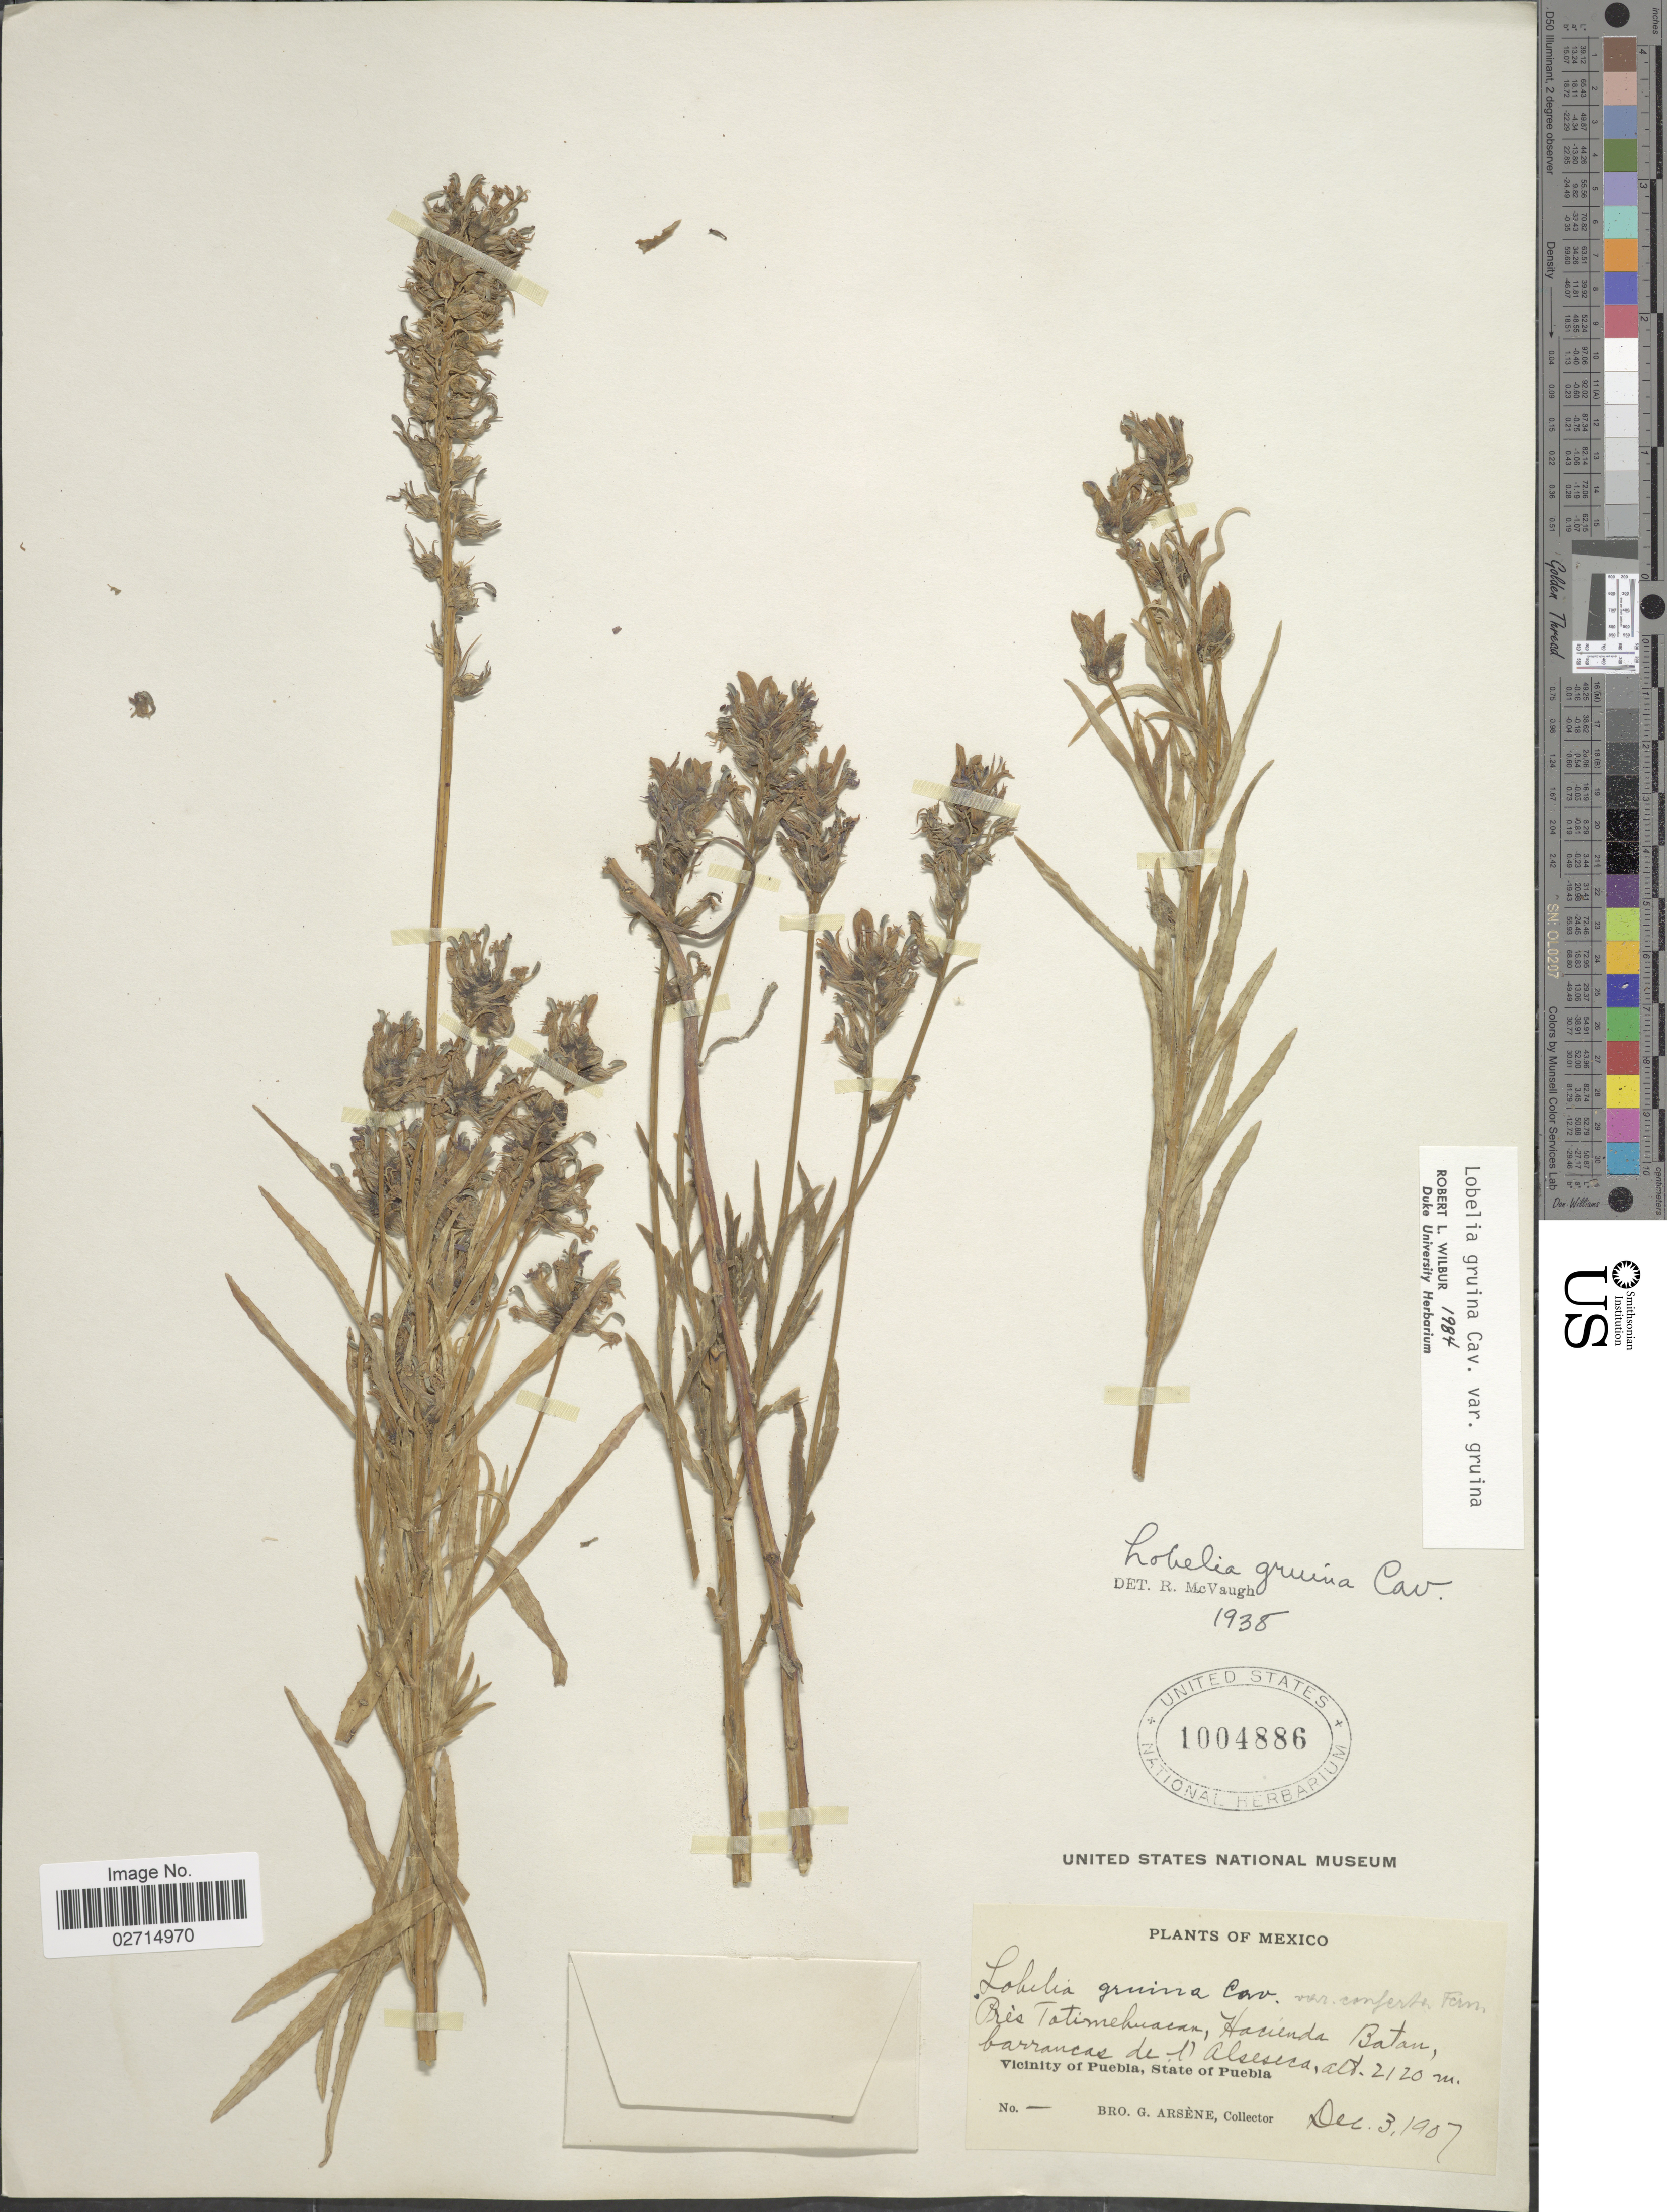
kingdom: Plantae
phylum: Tracheophyta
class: Magnoliopsida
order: Asterales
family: Campanulaceae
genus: Lobelia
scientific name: Lobelia gruina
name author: Cav.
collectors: Bro. G. Arsène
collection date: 1907-01-03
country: Mexico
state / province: Puebla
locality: Pres Totimehuacan, Hacienda Batan, barranca de l' Alseseca, Vicinity of Puebla, State of Puebla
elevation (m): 2120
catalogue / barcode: US 1004886